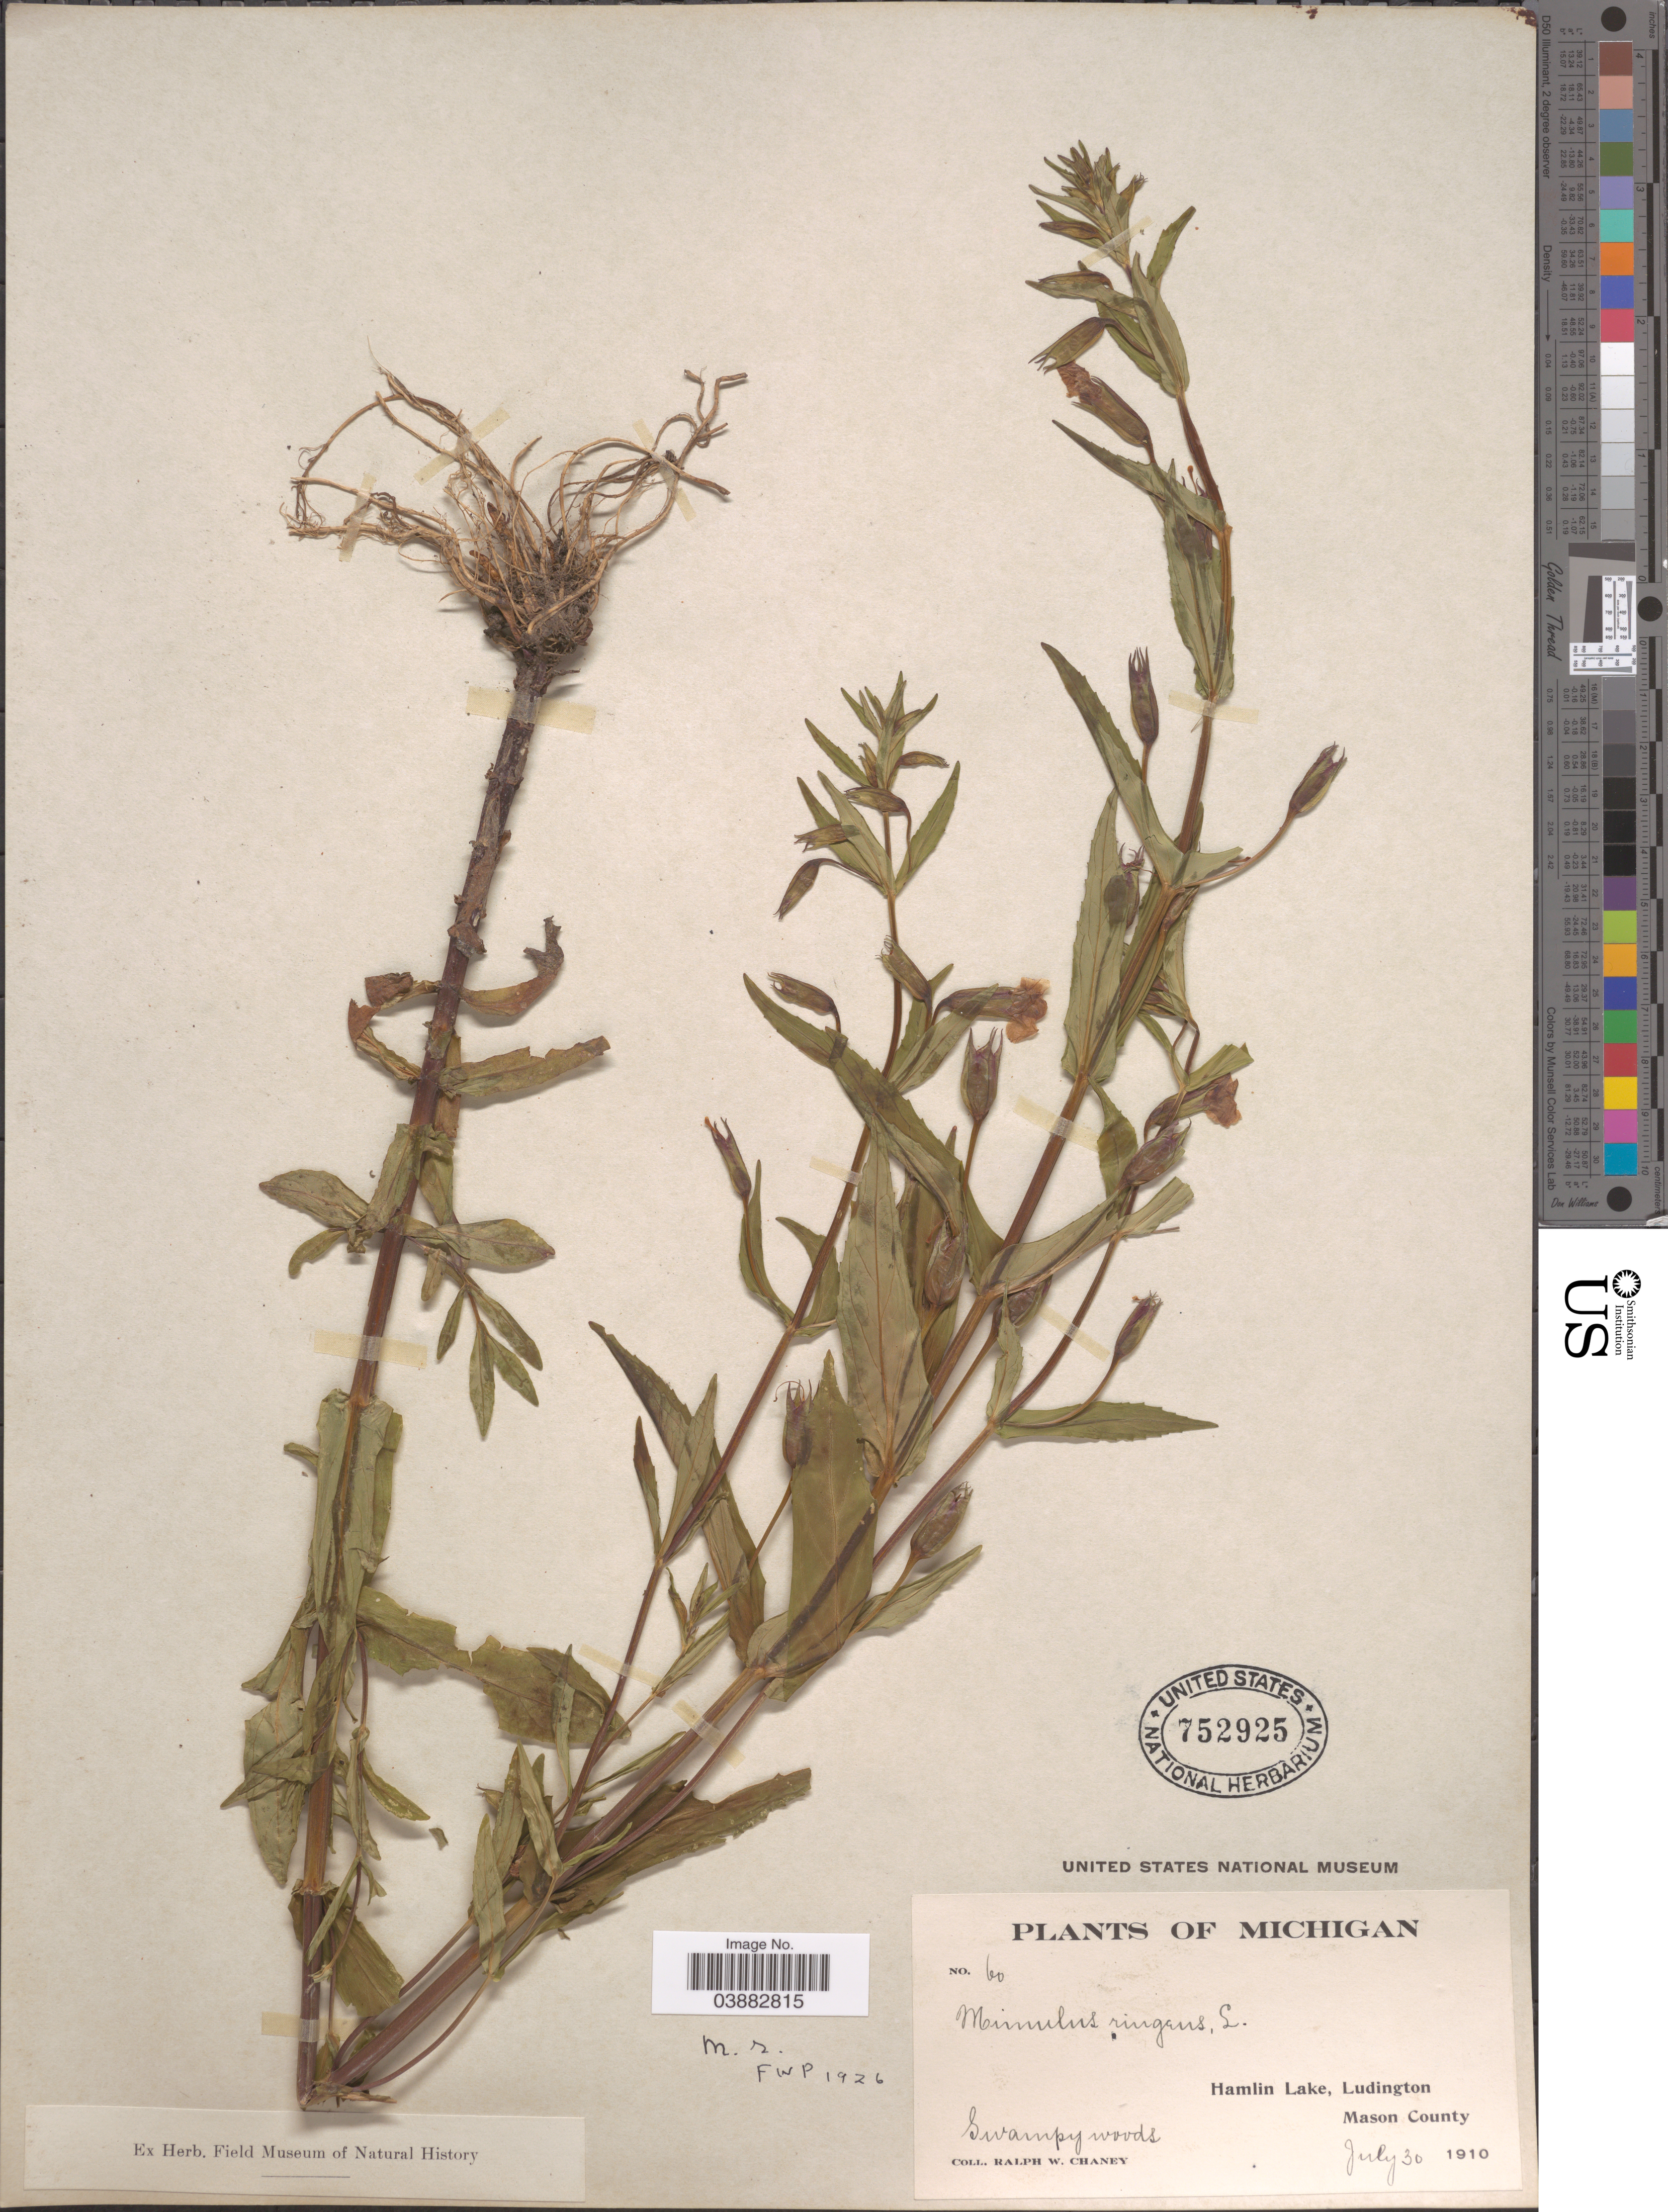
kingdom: Plantae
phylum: Tracheophyta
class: Magnoliopsida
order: Lamiales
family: Phrymaceae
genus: Mimulus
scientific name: Mimulus ringens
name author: L.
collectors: R. Chaney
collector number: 60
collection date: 1910-07-30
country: United States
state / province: Michigan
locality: Hamlin Lake, Ludington. Mason County.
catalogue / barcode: US 752925